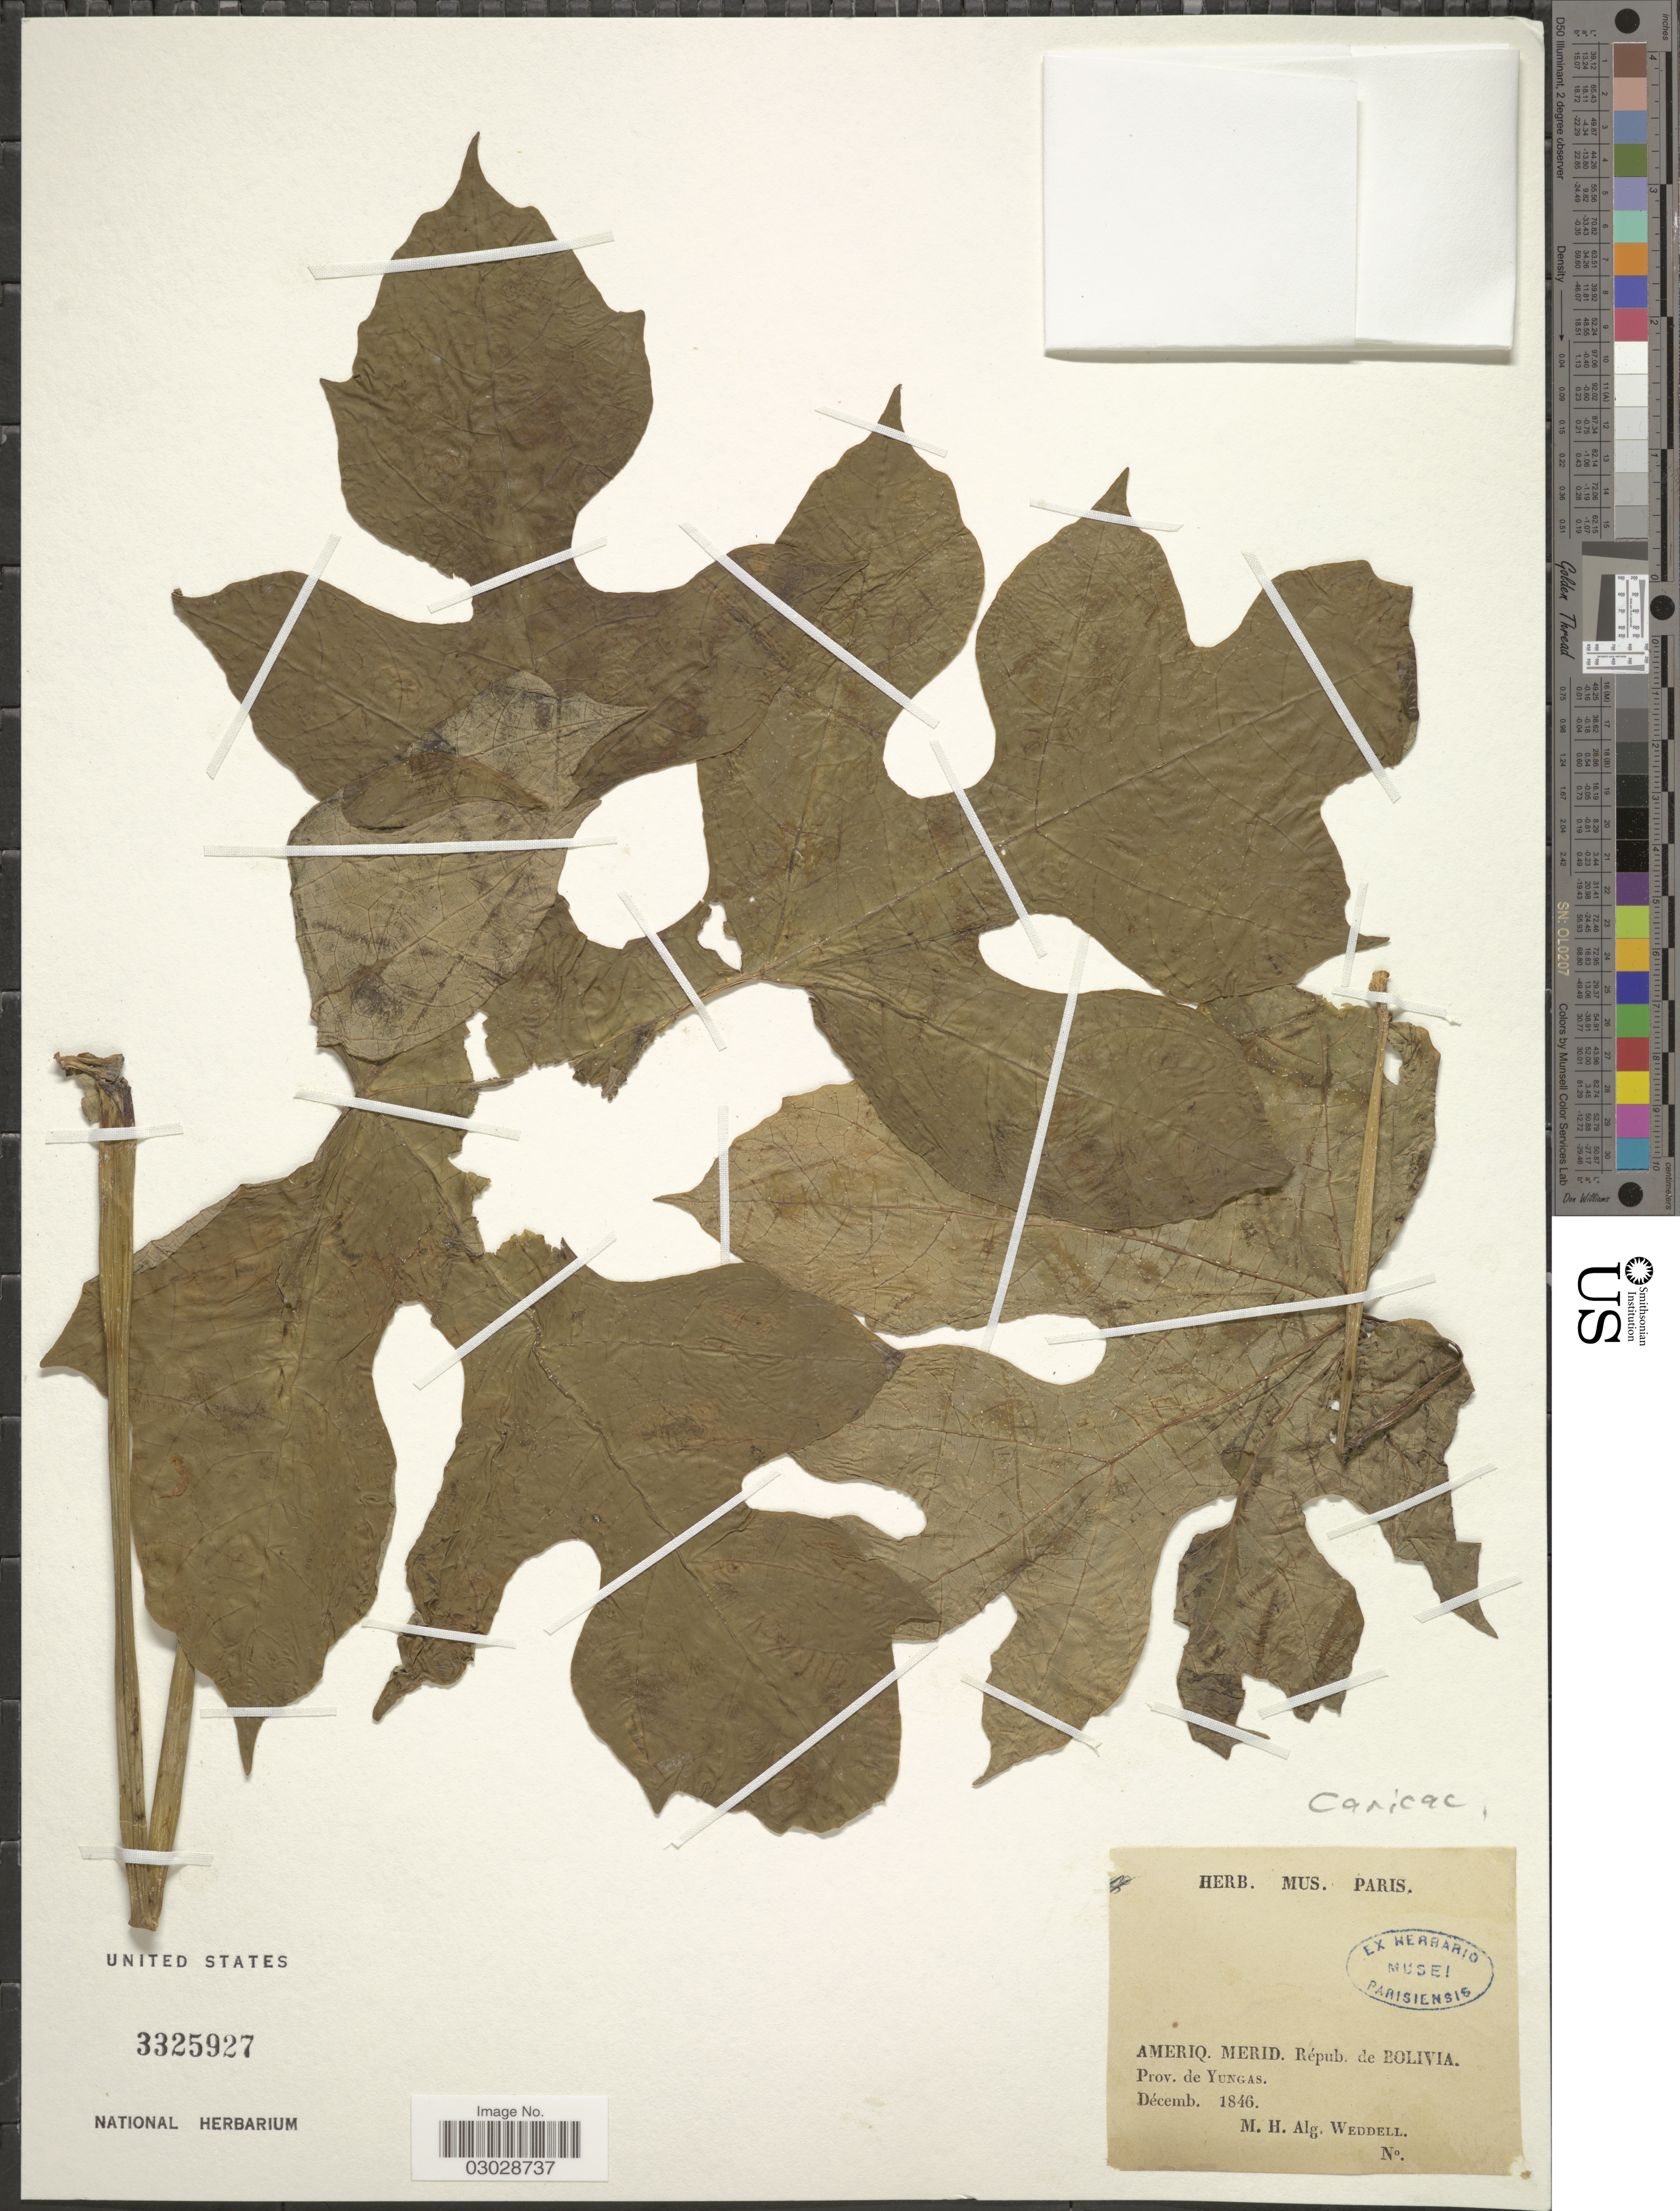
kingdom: Plantae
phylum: Tracheophyta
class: Magnoliopsida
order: Brassicales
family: Caricaceae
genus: Carica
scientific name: Carica sp.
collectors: M. Weddell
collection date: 1846-12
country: Bolivia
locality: Ameriq. Merid. Répub. de Bolivia. Prov. de Yungas.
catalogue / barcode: US 3325927